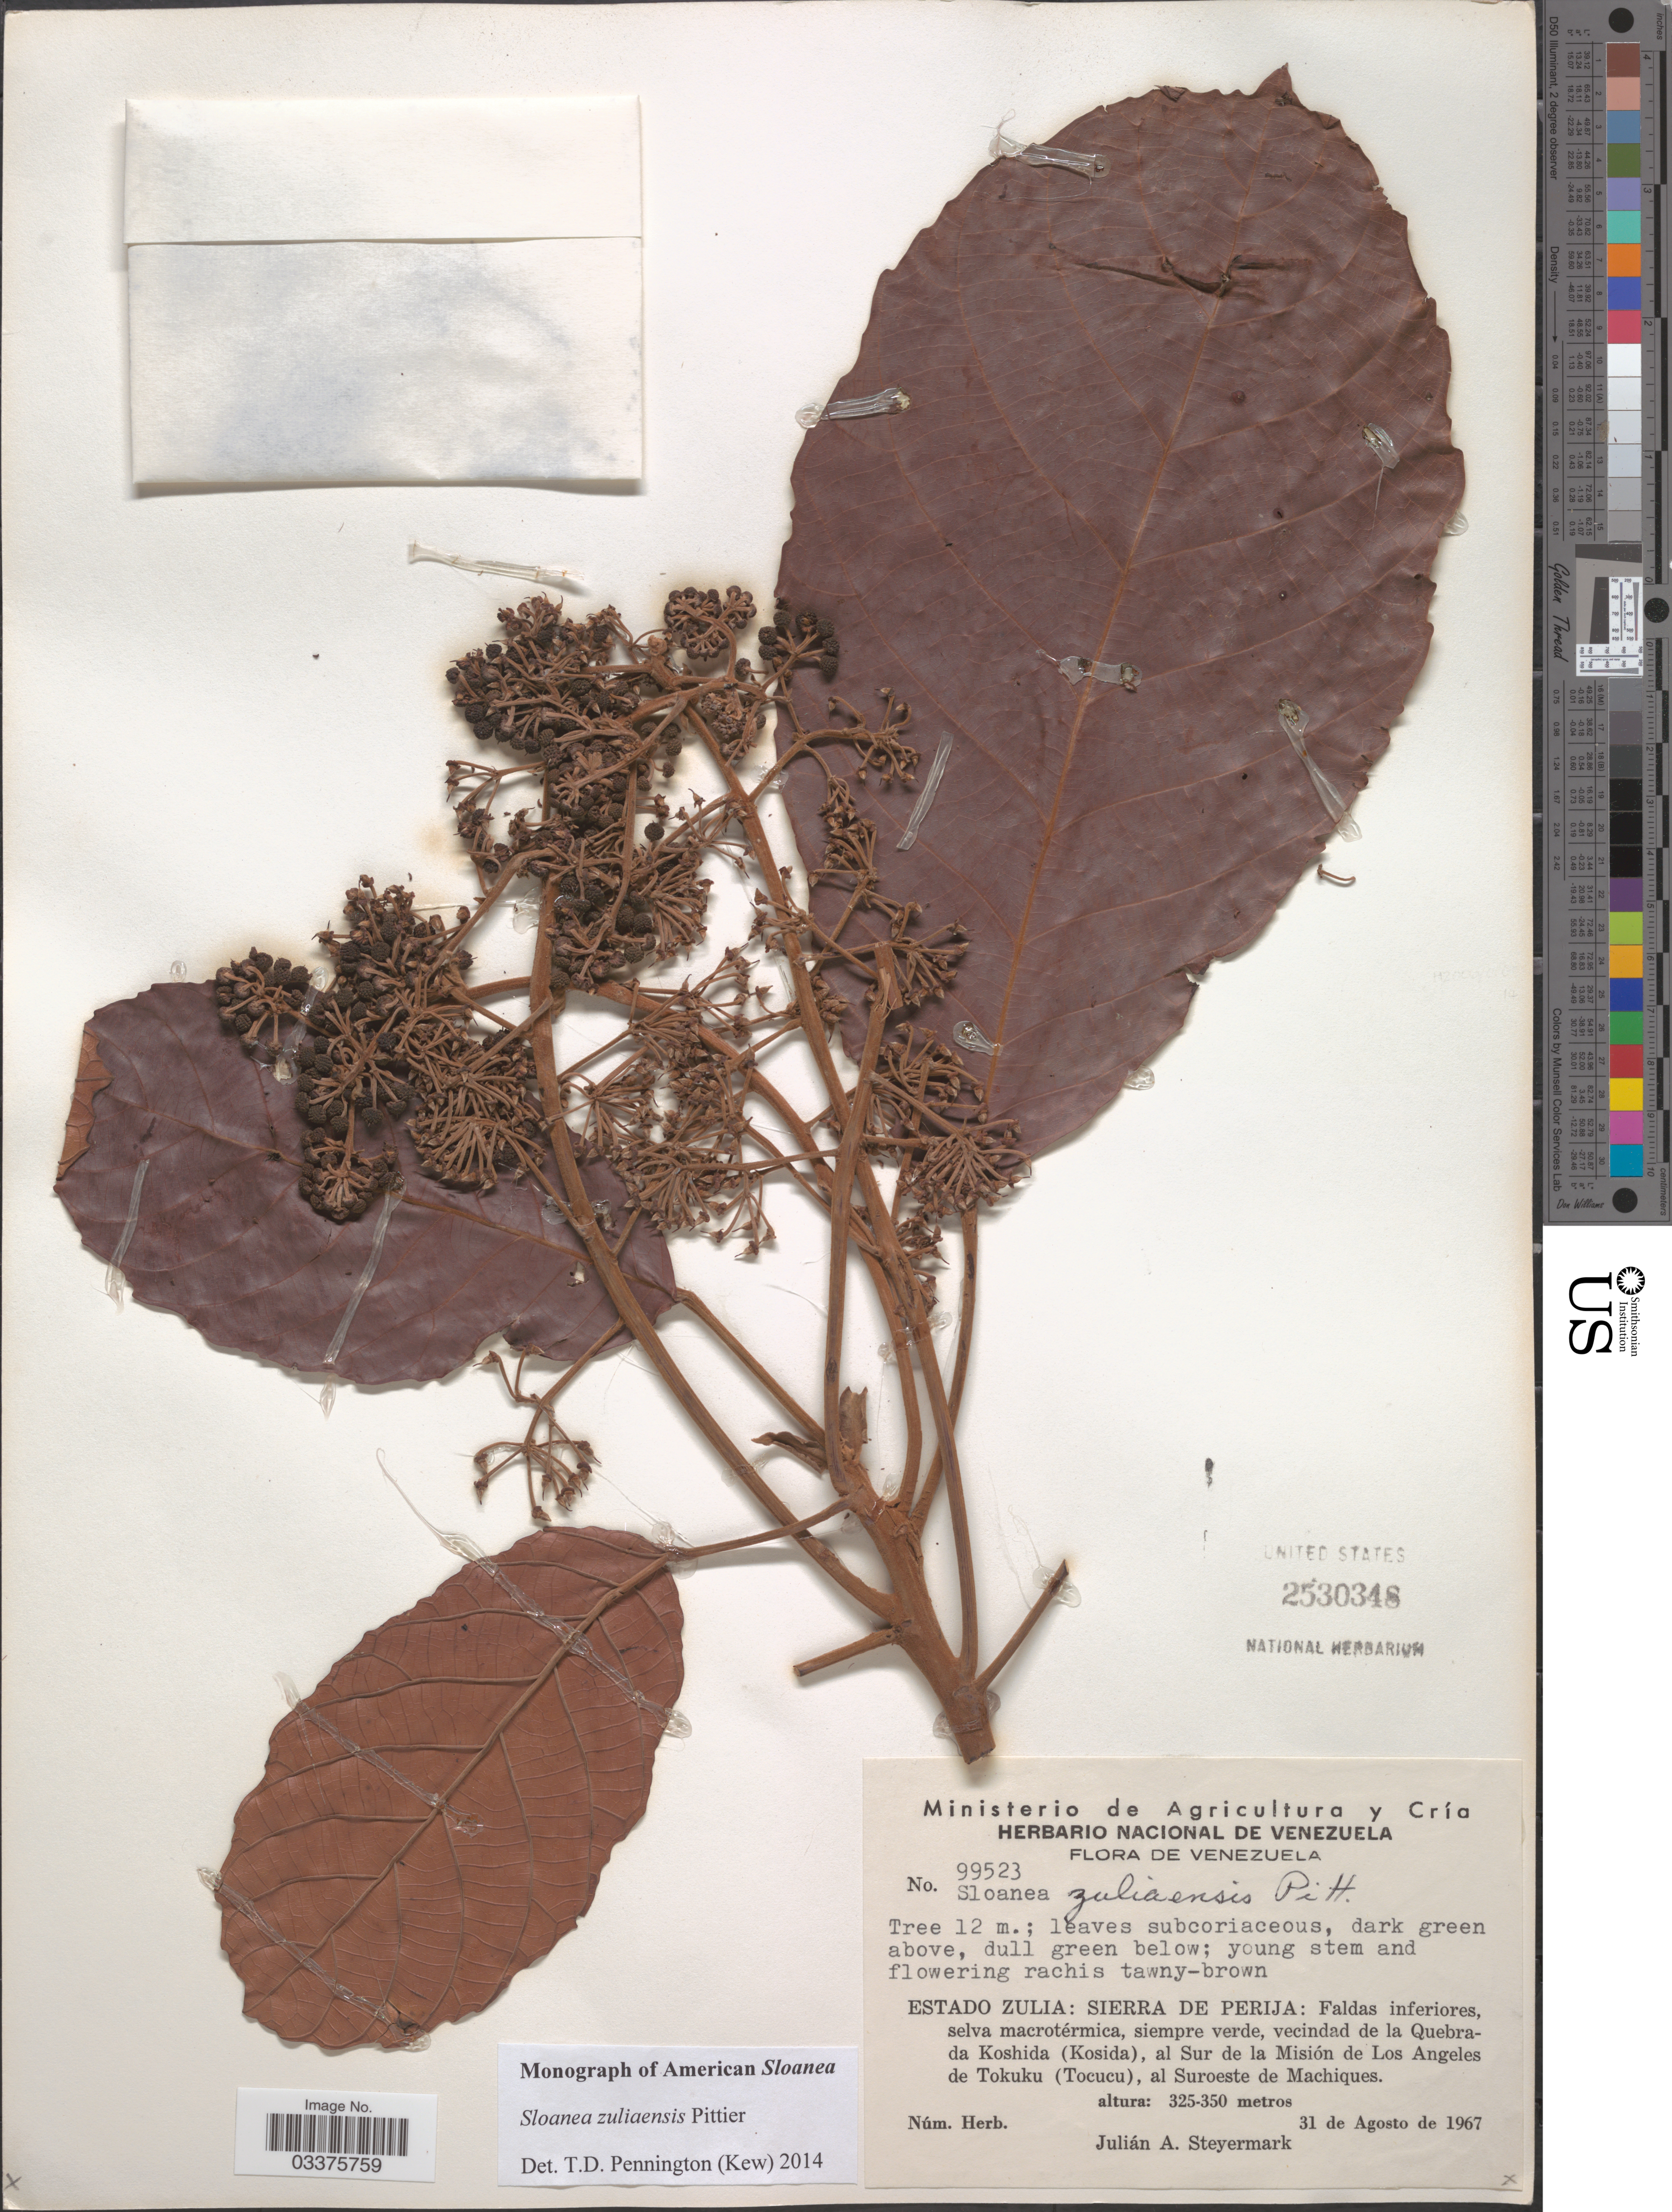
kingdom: Plantae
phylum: Tracheophyta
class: Magnoliopsida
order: Oxalidales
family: Elaeocarpaceae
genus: Sloanea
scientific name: Sloanea zuliaensis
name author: Pittier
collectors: J. Steyermark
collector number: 99523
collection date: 1967-08-31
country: Venezuela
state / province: Zulia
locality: Sierra de Perija: Faldas inferiores, selva macrotérmica, siempre verde, vecindad de la Quebrada Koshida (Kosida), al Sur de la Misión de Los Angeles de Tokuku (Tocucu), al Suroeste de Machiques.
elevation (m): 325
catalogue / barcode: US 2530348